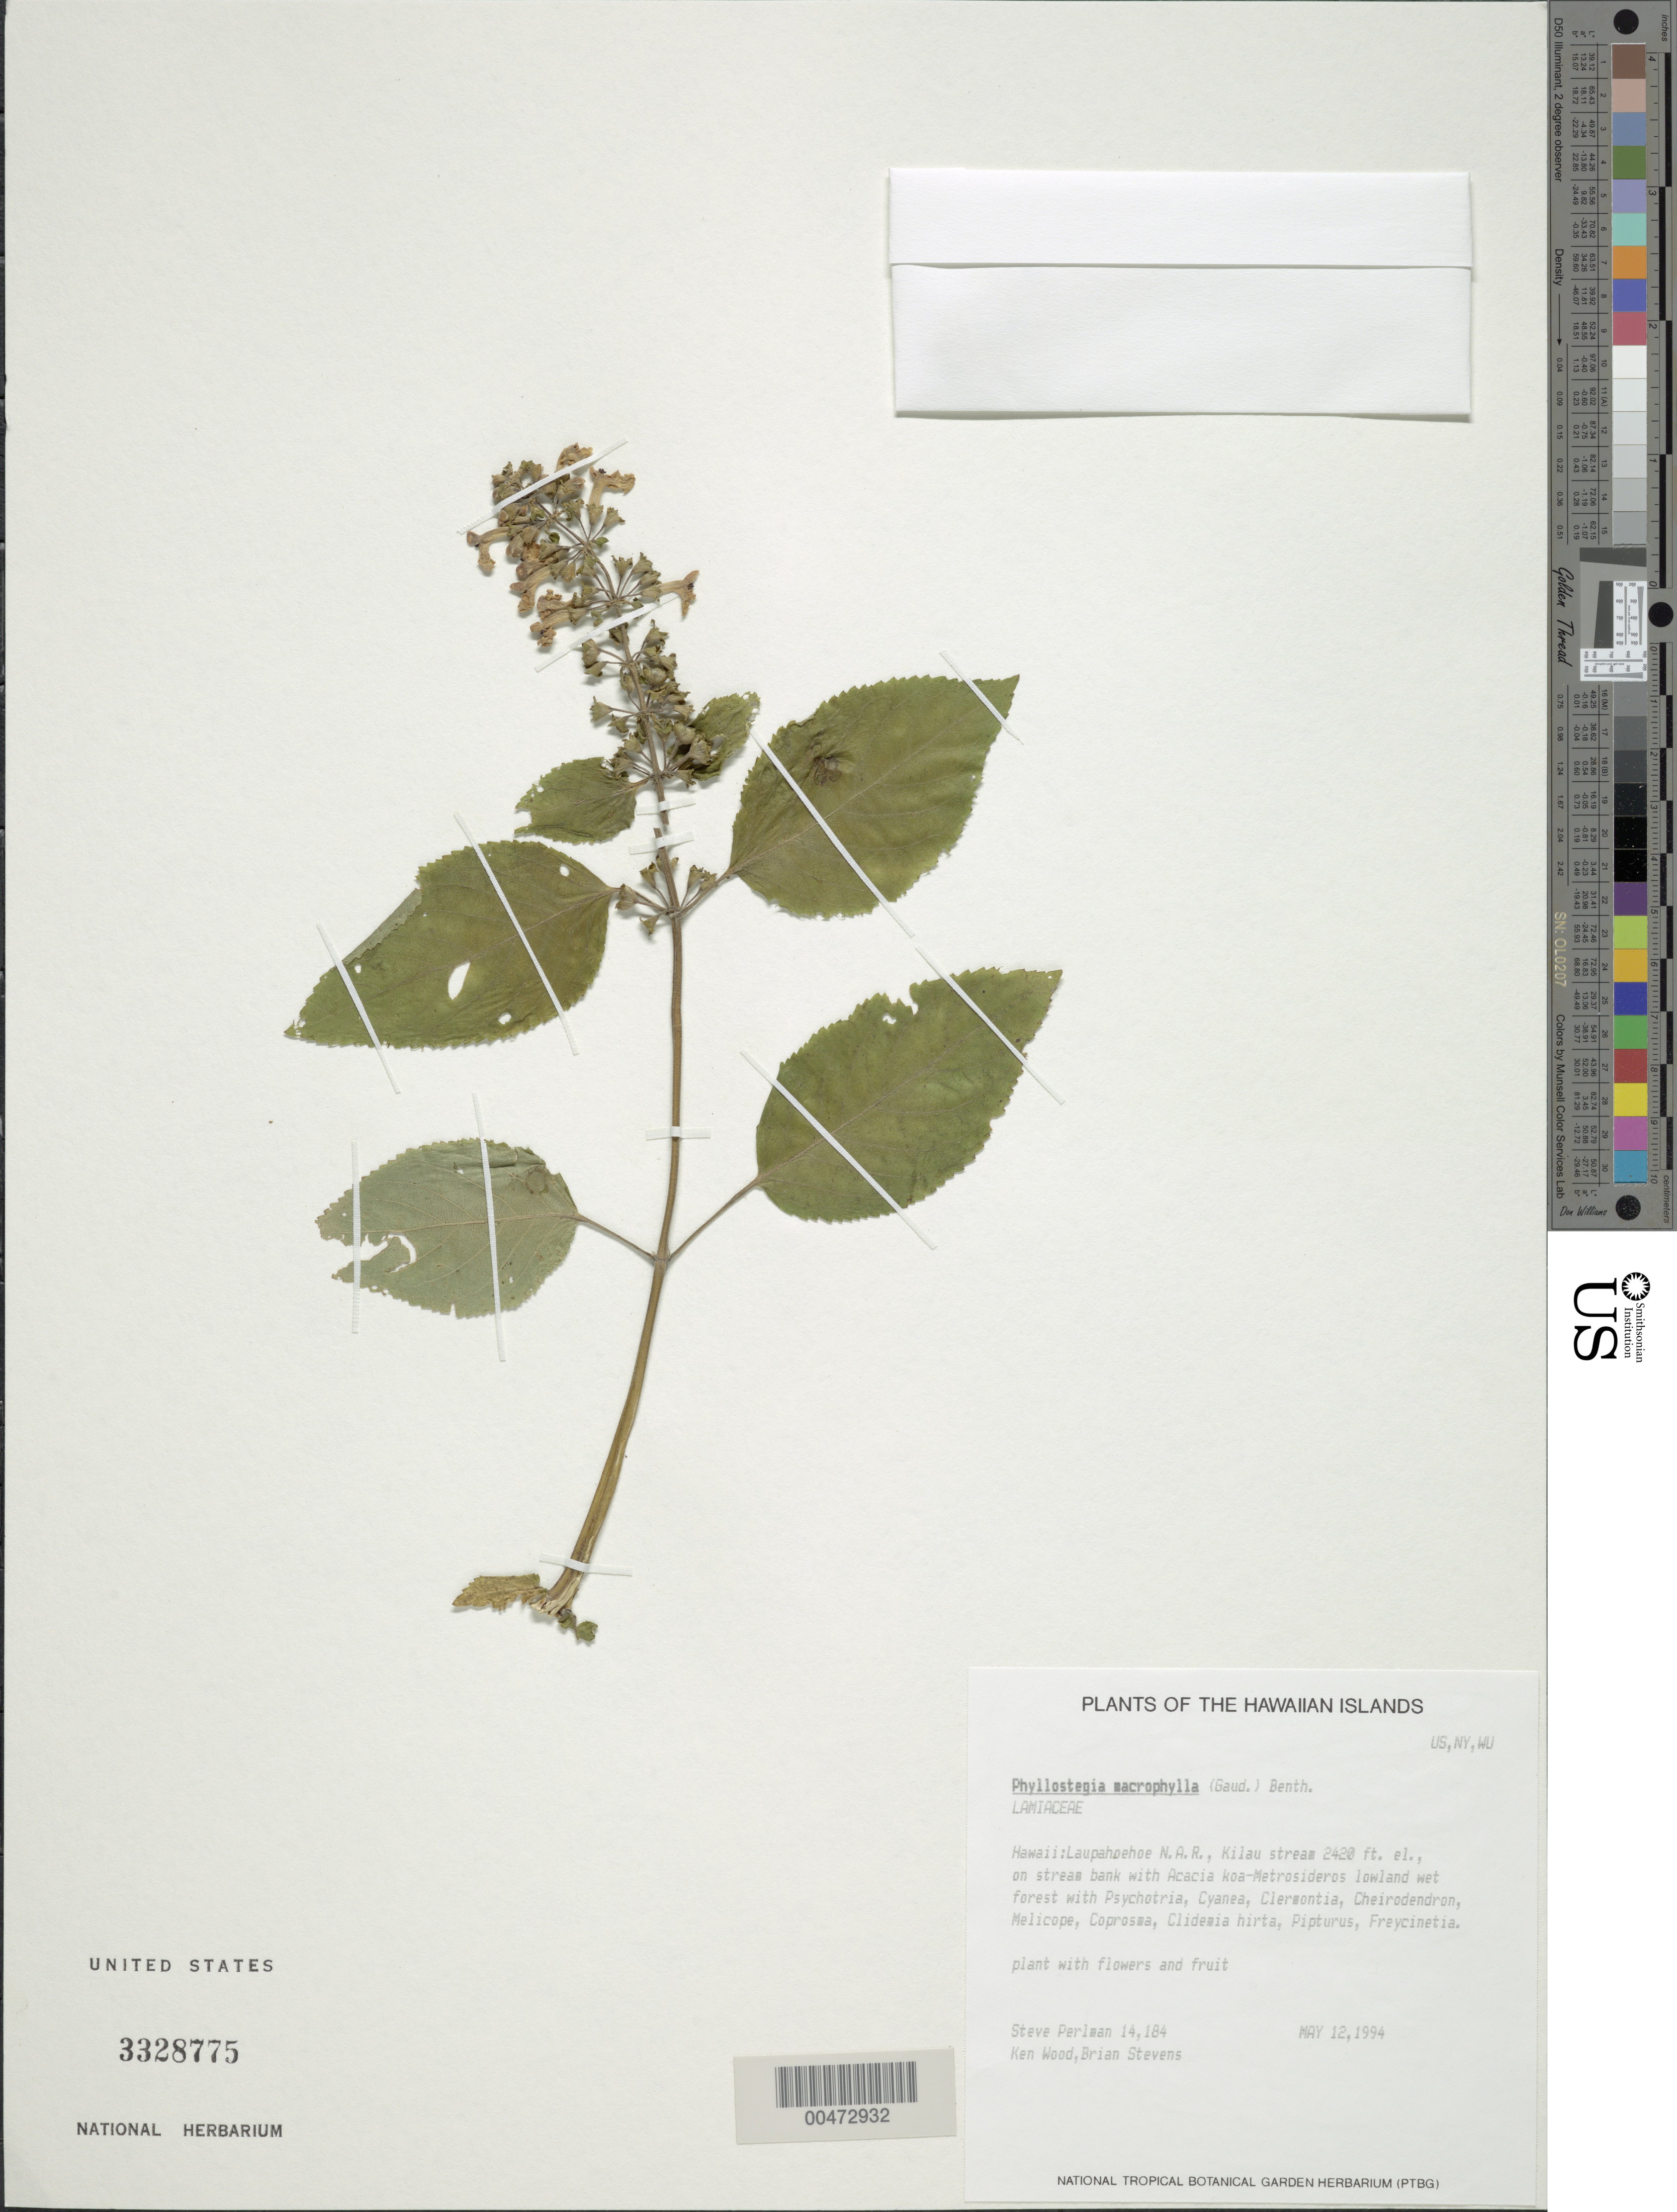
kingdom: Plantae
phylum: Tracheophyta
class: Magnoliopsida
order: Lamiales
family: Lamiaceae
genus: Phyllostegia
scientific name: Phyllostegia macrophylla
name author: (Gaudich.) Benth.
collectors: S. P. Perlman, K. Wood & B. Stevens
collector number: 14184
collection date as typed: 12 May 1994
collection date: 1994-05-12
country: United States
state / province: Hawaii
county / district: Hawaii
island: Hawaii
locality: Laupahoehoe N.A.R., Kilau stream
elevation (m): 738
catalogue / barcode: US 3328775